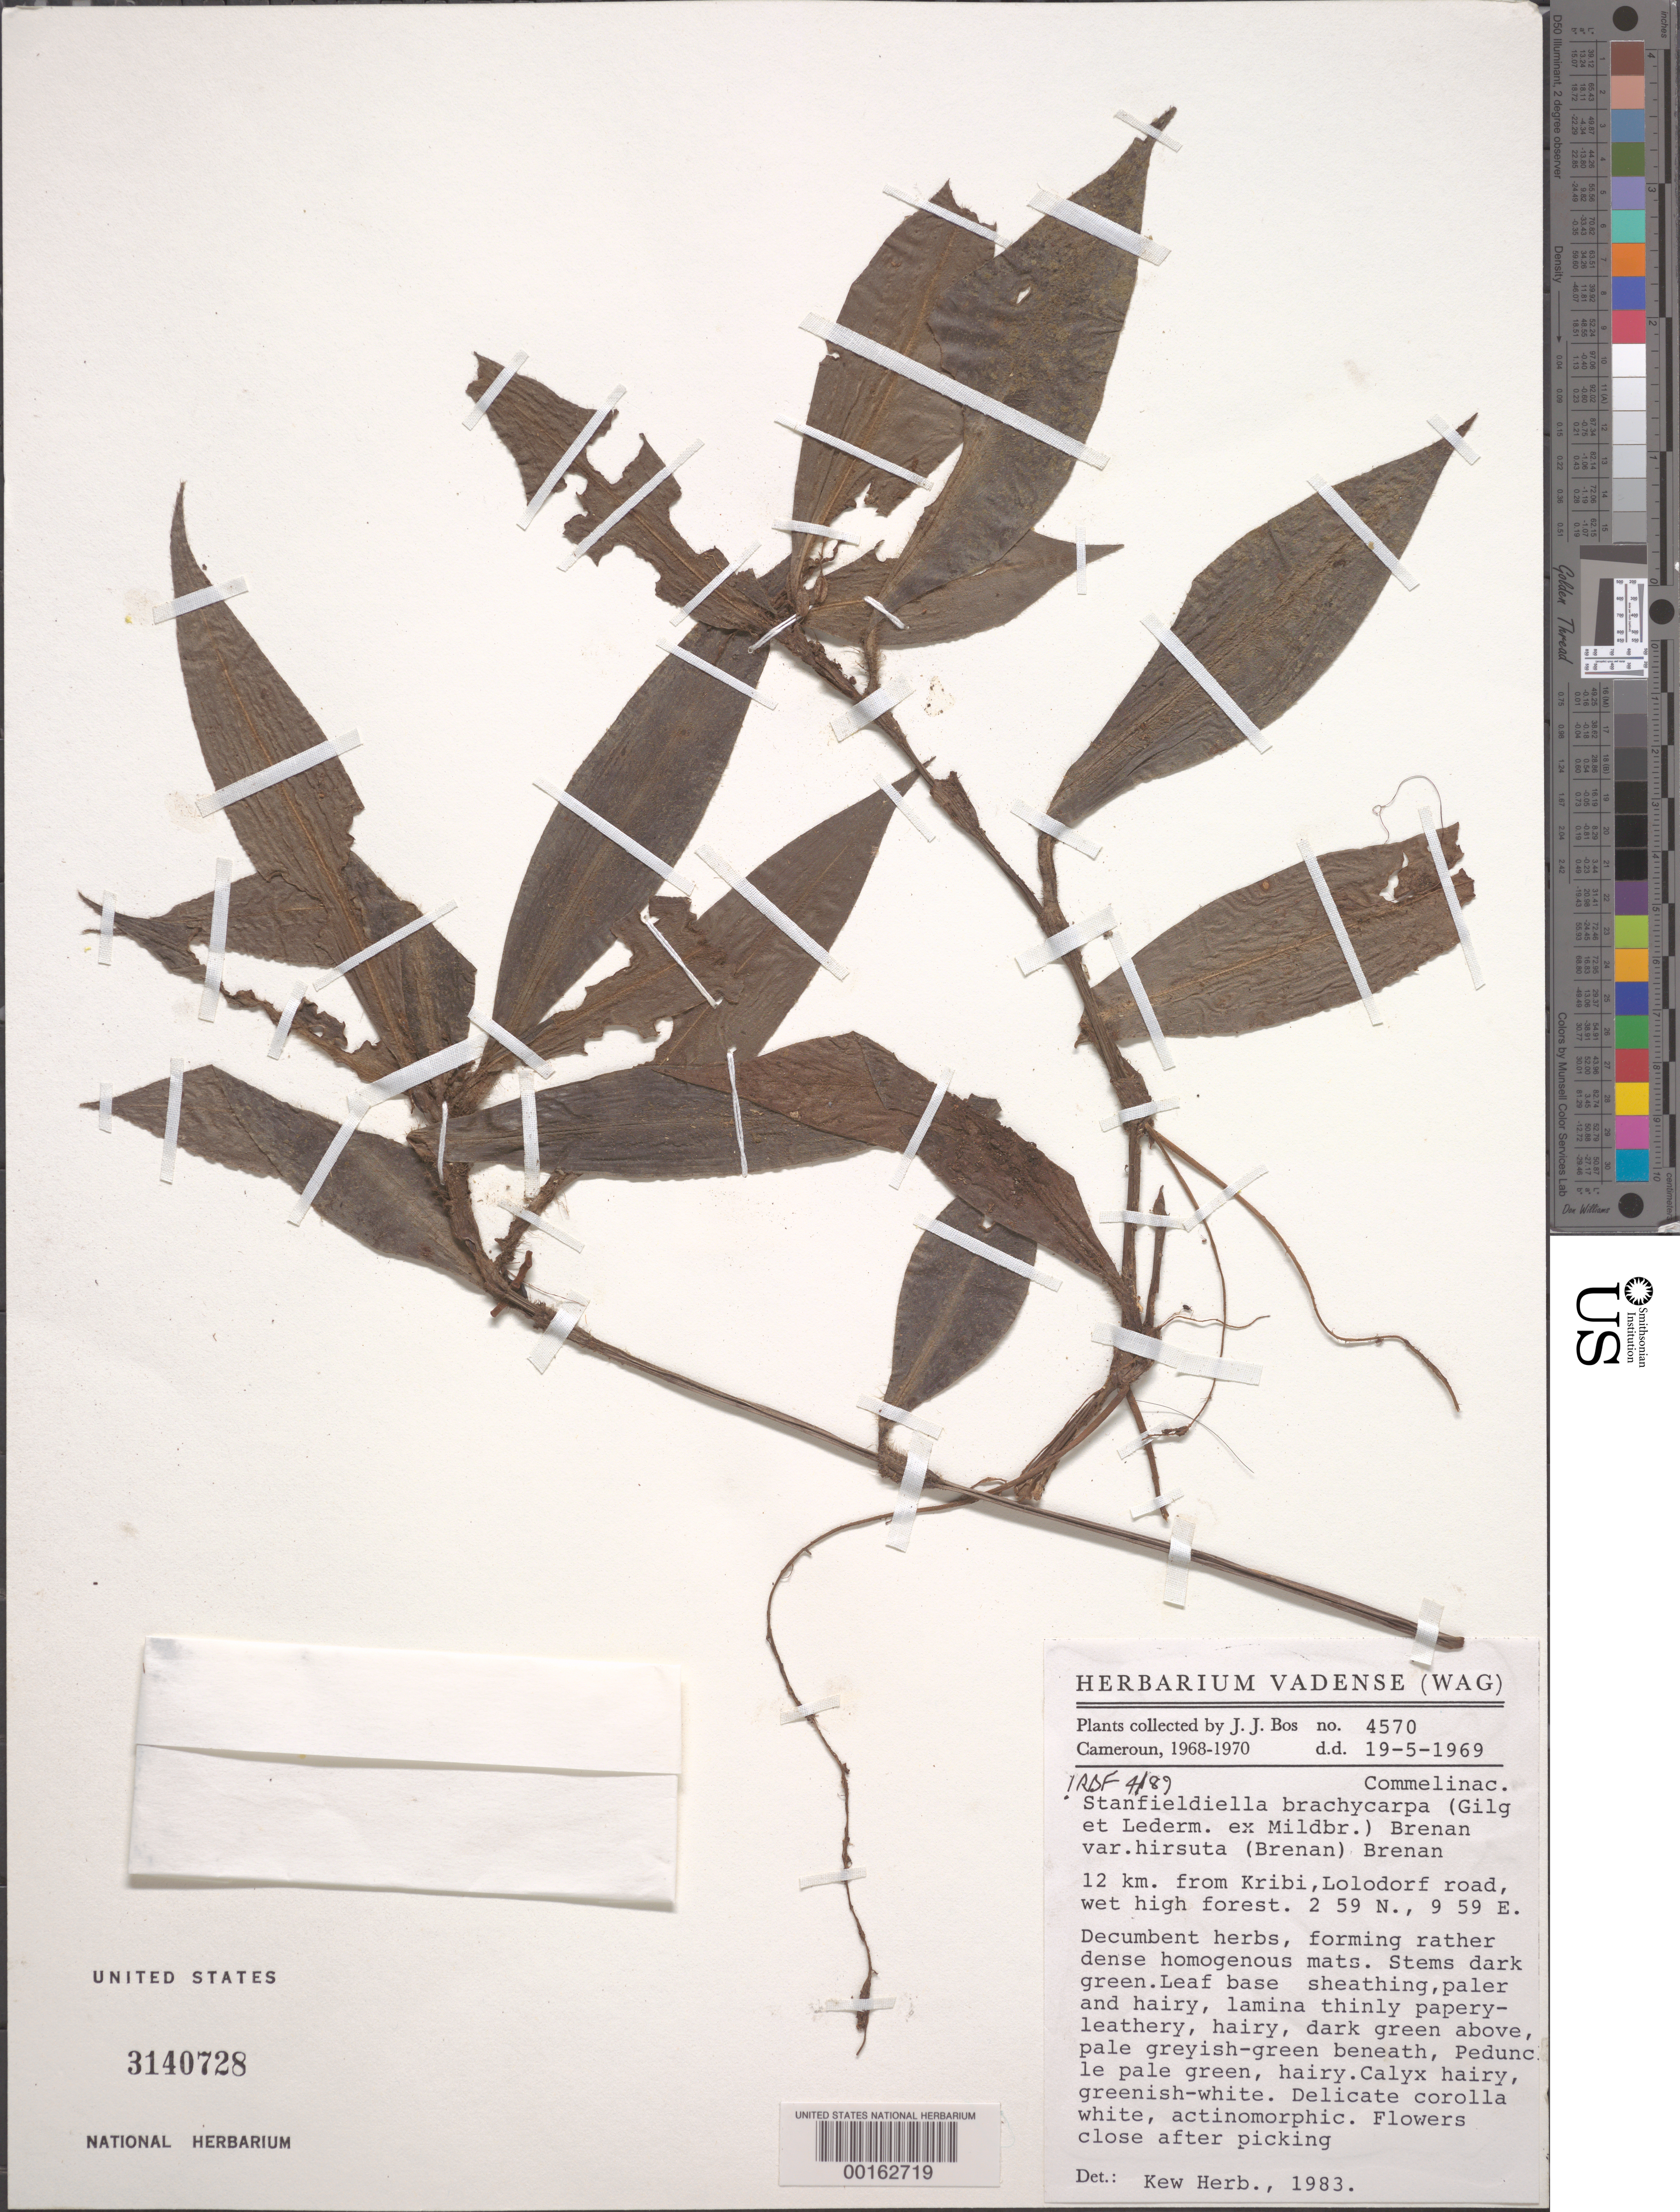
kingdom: Plantae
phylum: Tracheophyta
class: Liliopsida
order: Commelinales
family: Commelinaceae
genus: Stanfieldiella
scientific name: Stanfieldiella brachycarpa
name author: Brenan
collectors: J. J. Bos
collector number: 4570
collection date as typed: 19 May 1969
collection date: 1969-05-19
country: Cameroon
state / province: Sud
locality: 12 km from kribi, lolodorf road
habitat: Wet high forest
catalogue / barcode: US 3140728